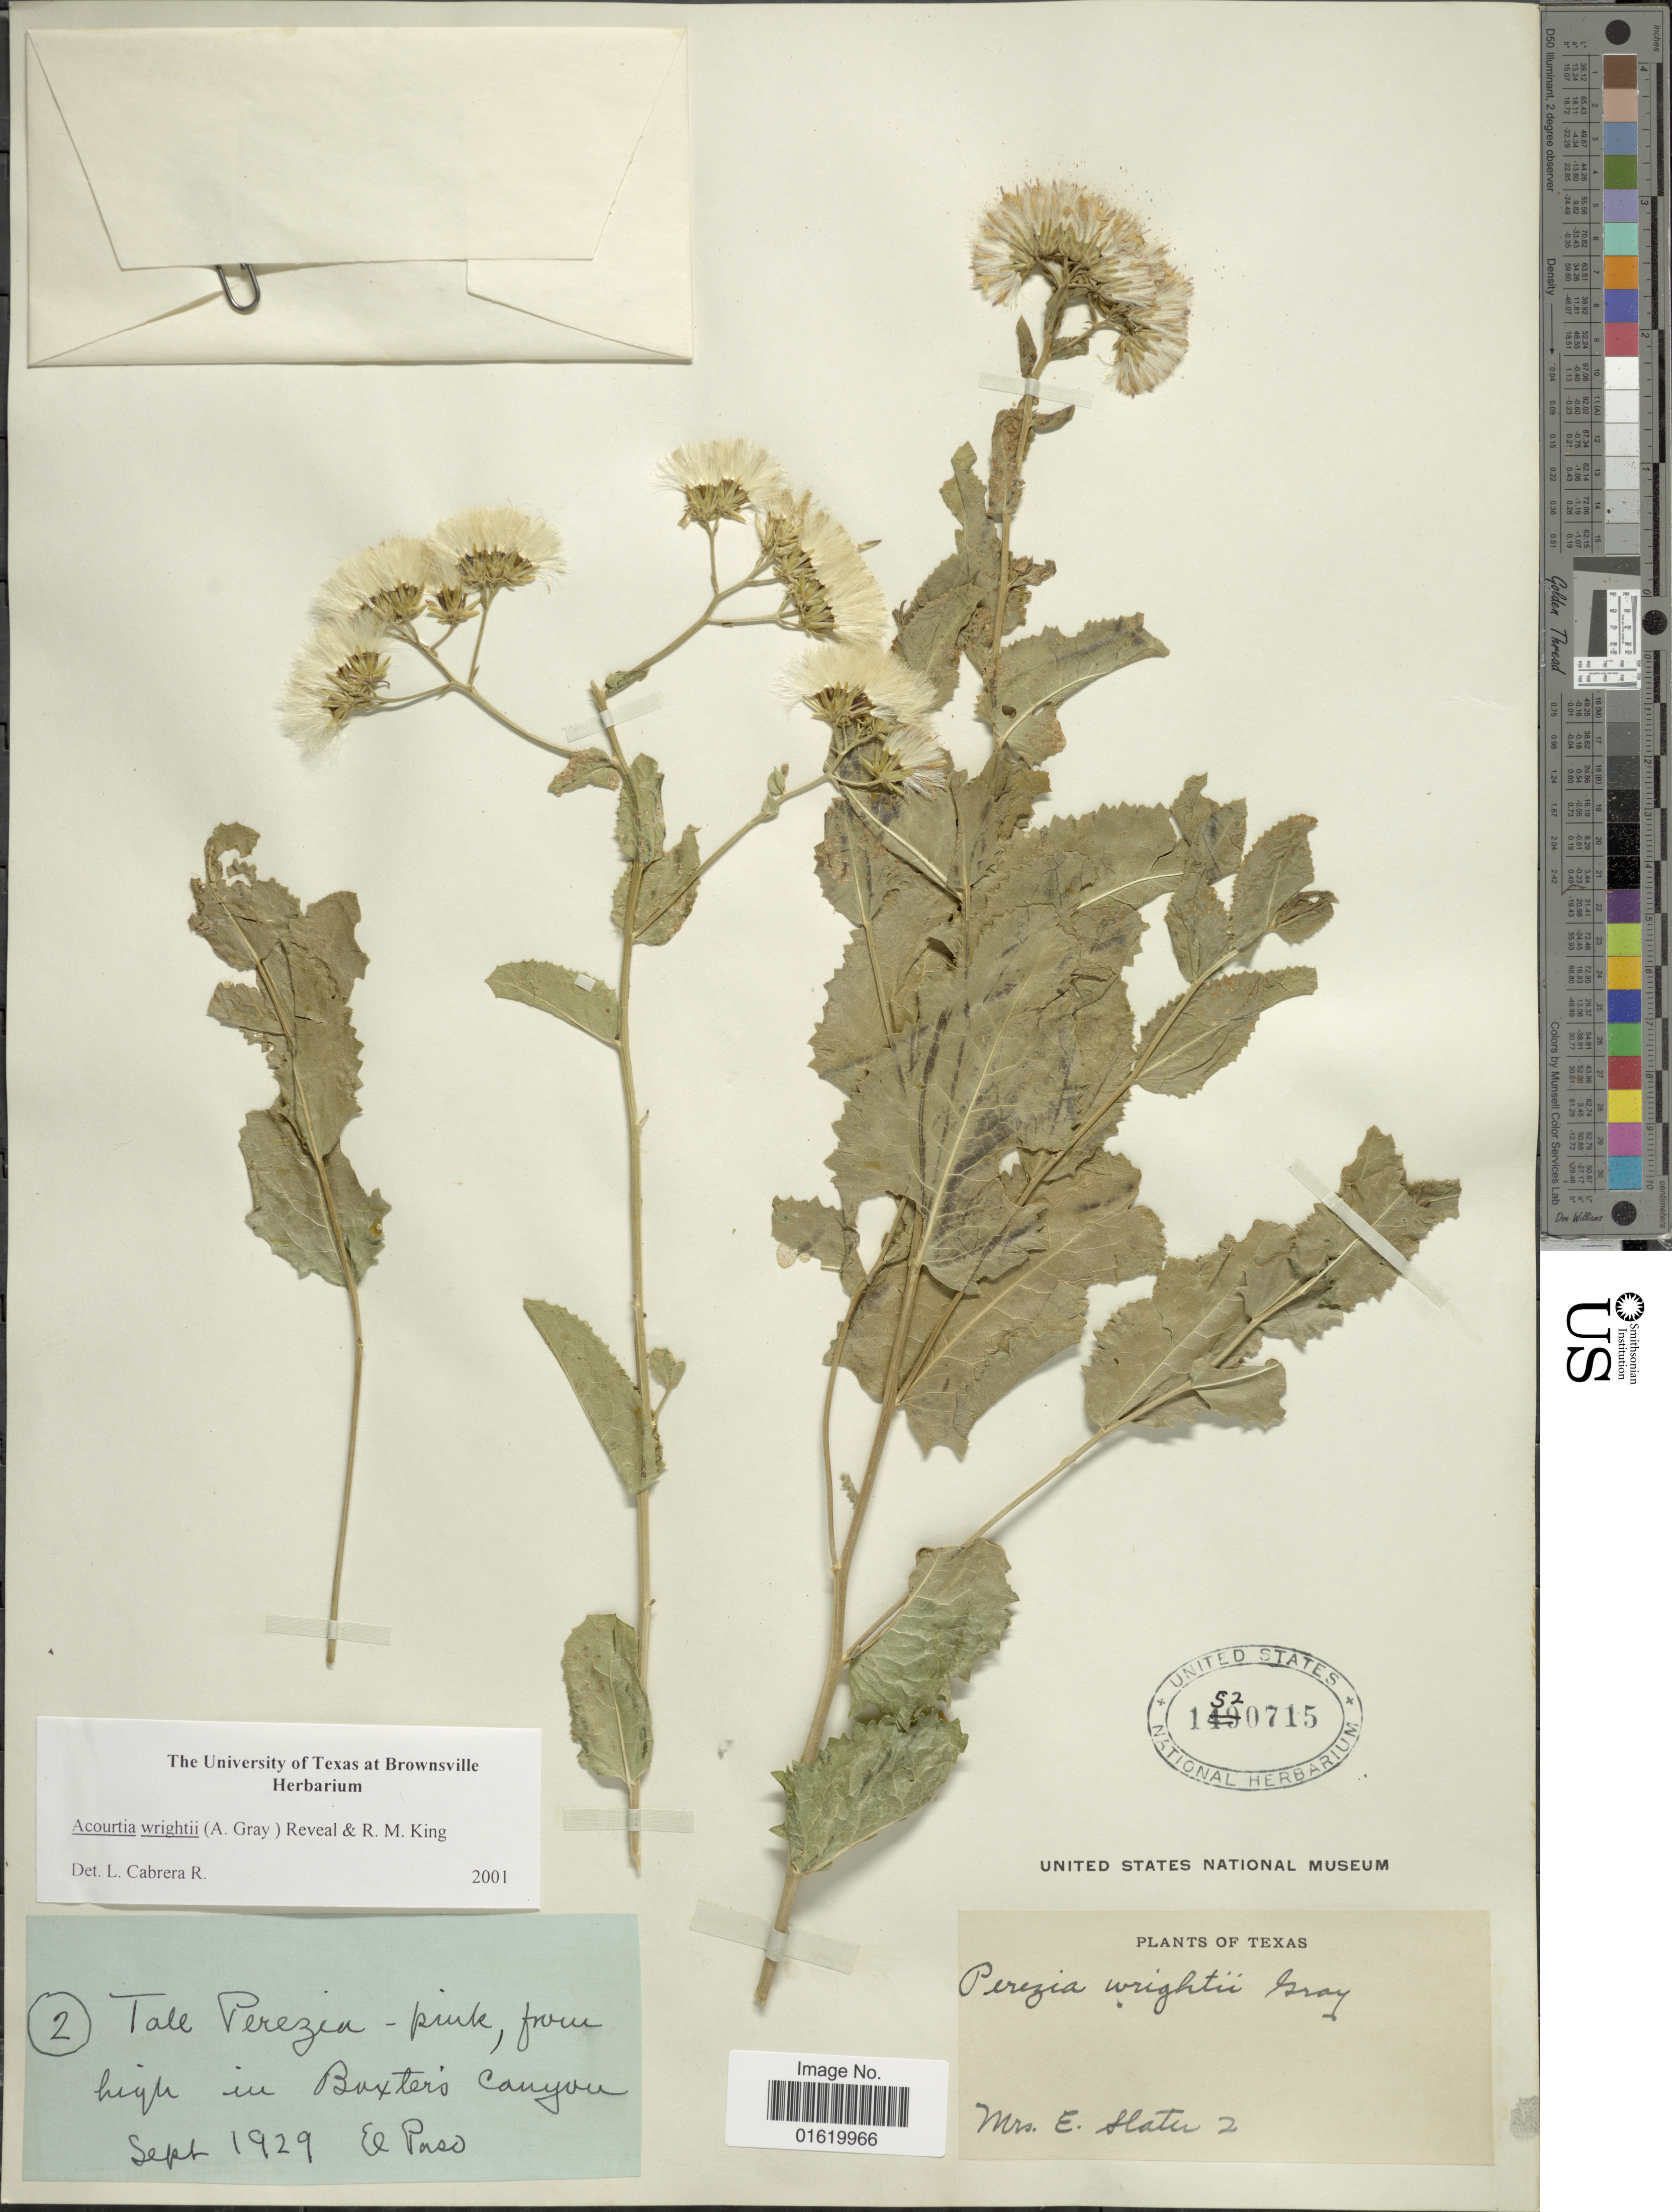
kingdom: Plantae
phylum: Tracheophyta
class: Magnoliopsida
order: Asterales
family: Asteraceae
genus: Acourtia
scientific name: Acourtia wrightii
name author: (A. Gray) Reveal & R.M. King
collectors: E. Slater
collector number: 2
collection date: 1929-09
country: United States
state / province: Texas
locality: Boxteris Canyon. El Paso.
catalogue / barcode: US 1520715